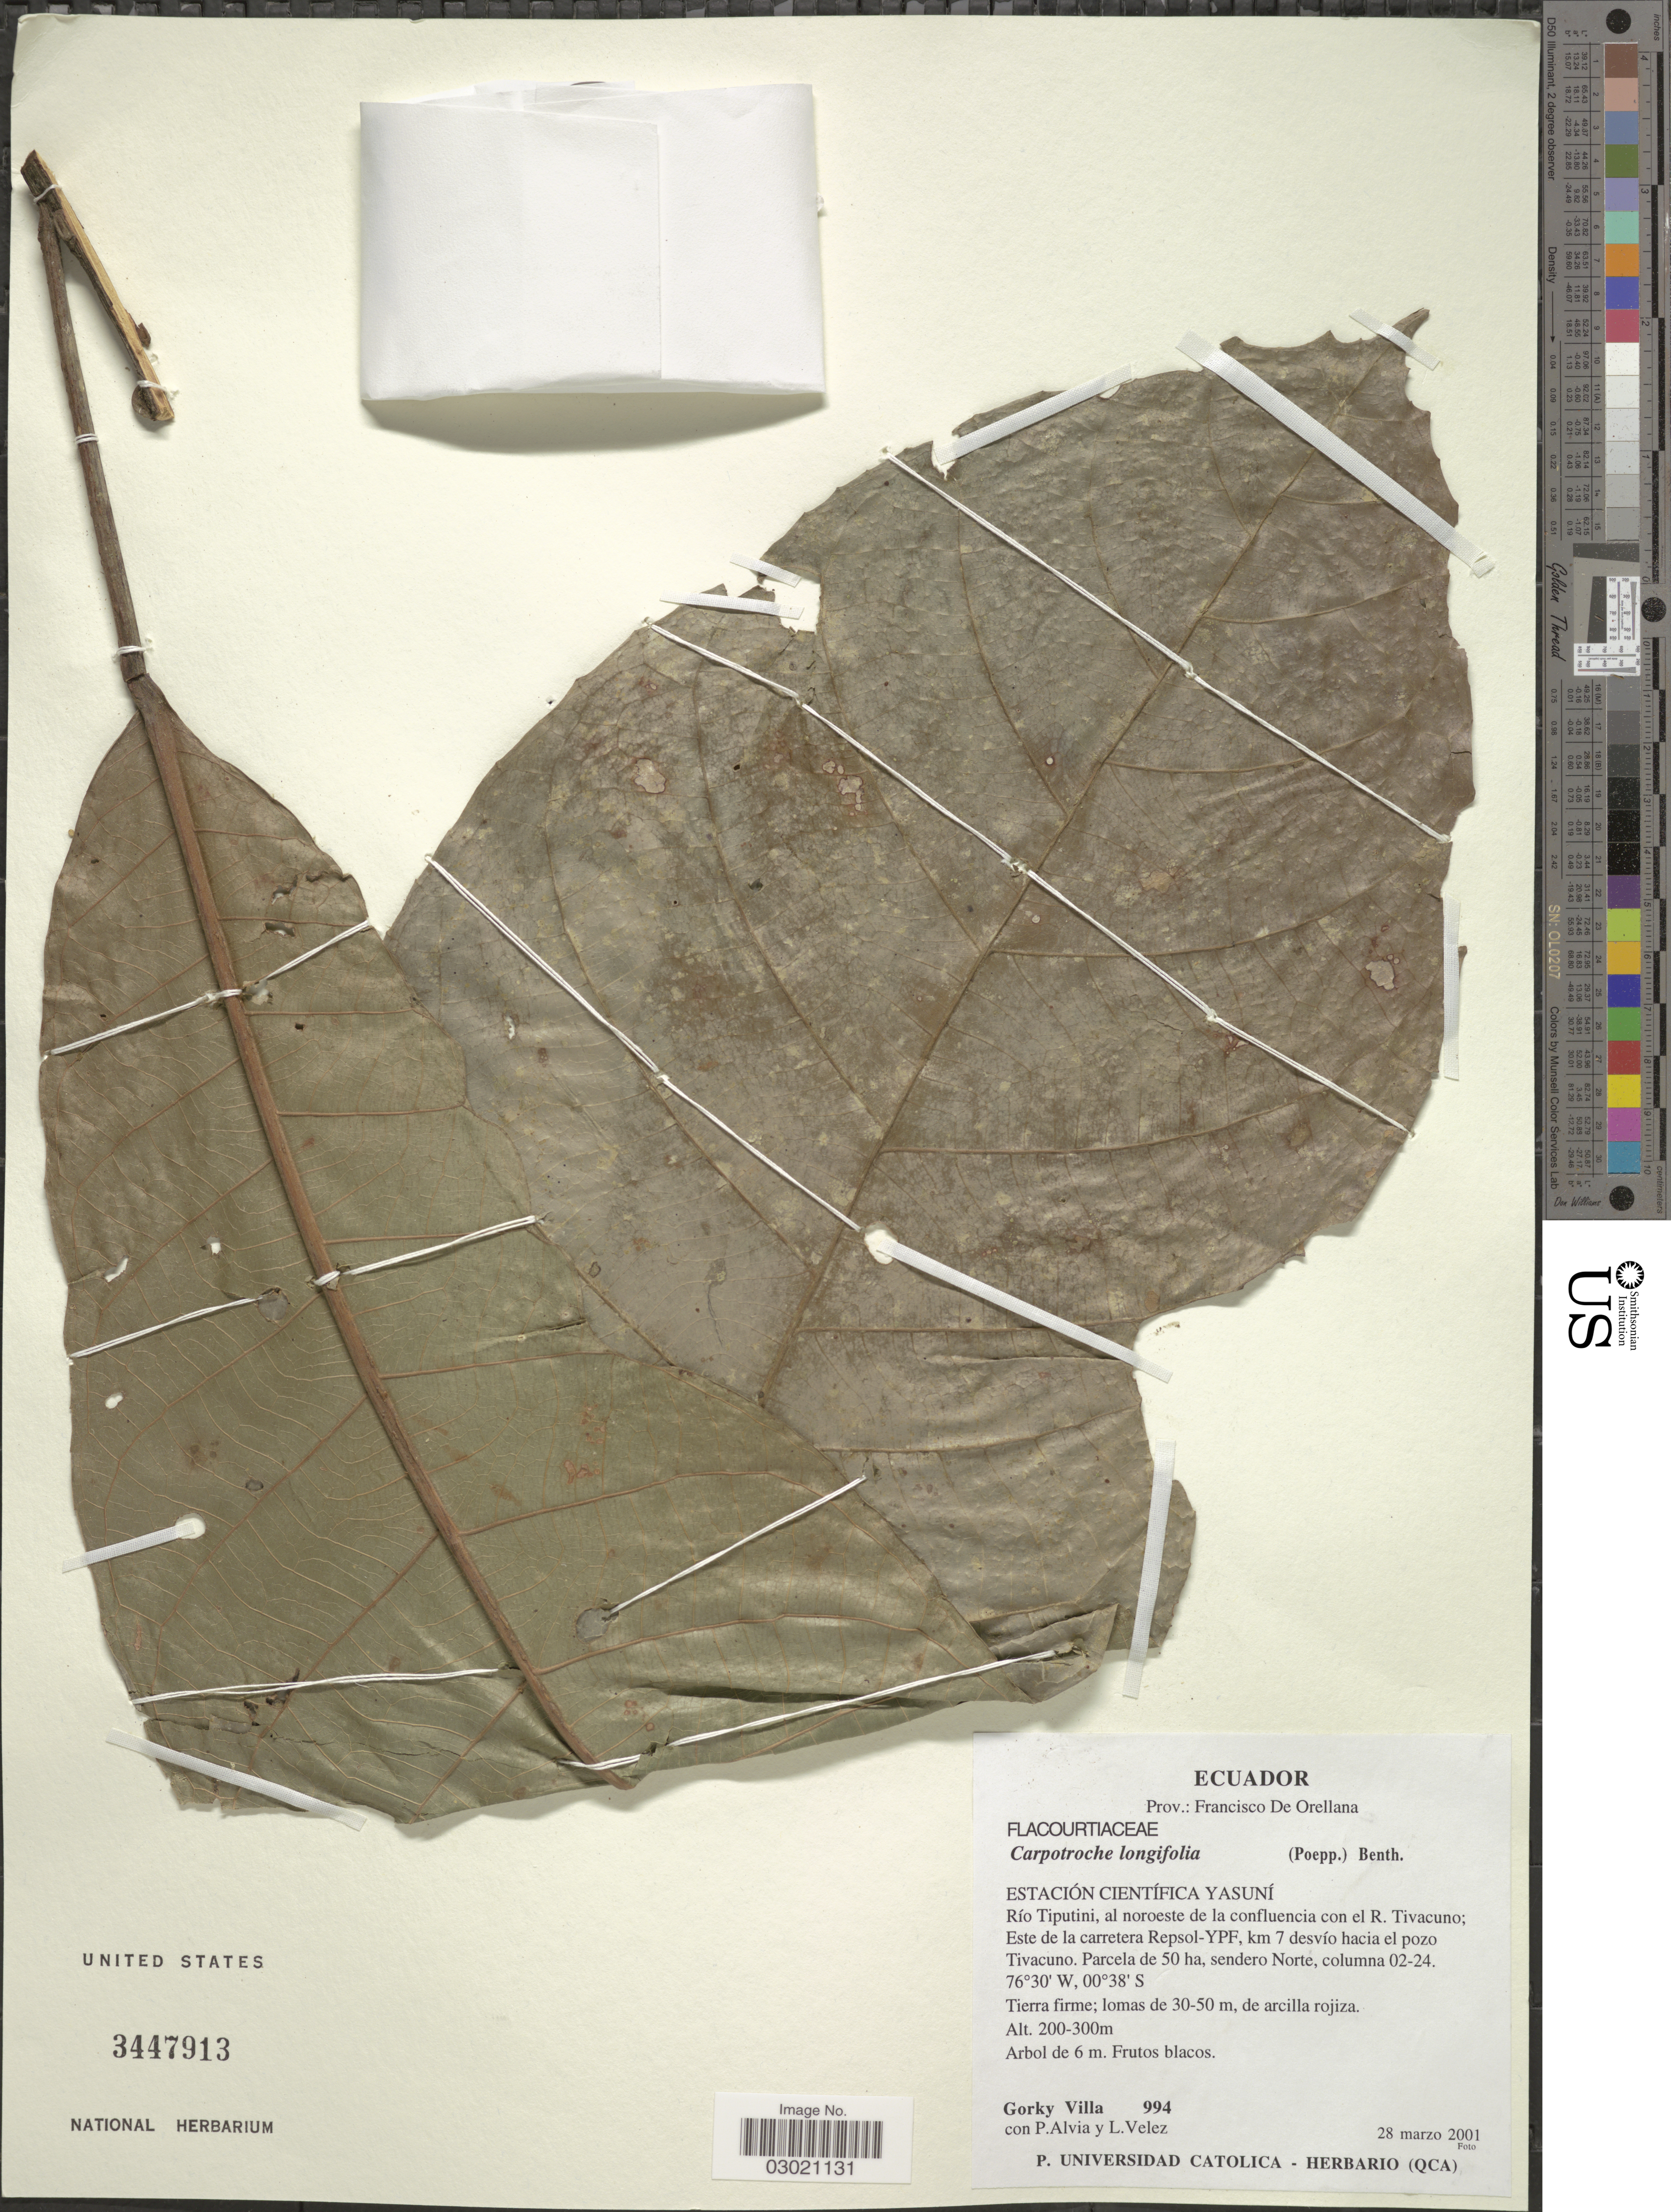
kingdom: Plantae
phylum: Tracheophyta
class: Magnoliopsida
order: Malpighiales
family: Achariaceae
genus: Carpotroche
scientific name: Carpotroche longifolia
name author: (Poepp.) Benth.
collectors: G. Villa, P. Alvia & L. Velez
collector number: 994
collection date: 2001-03-28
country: Ecuador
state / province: Orellana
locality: Prov.: Francisco De Orellana, Estación Científica Yasuní, Río Tiputini, al noroeste de la confluencia con el R. Tivacuno; Este de la carretera Repsol-YPF, km 7 desvío hacia el pozo Tivacuno. Parcela de 50ha, sendero Norte, columna 02-24.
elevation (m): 200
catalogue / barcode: US 3447913